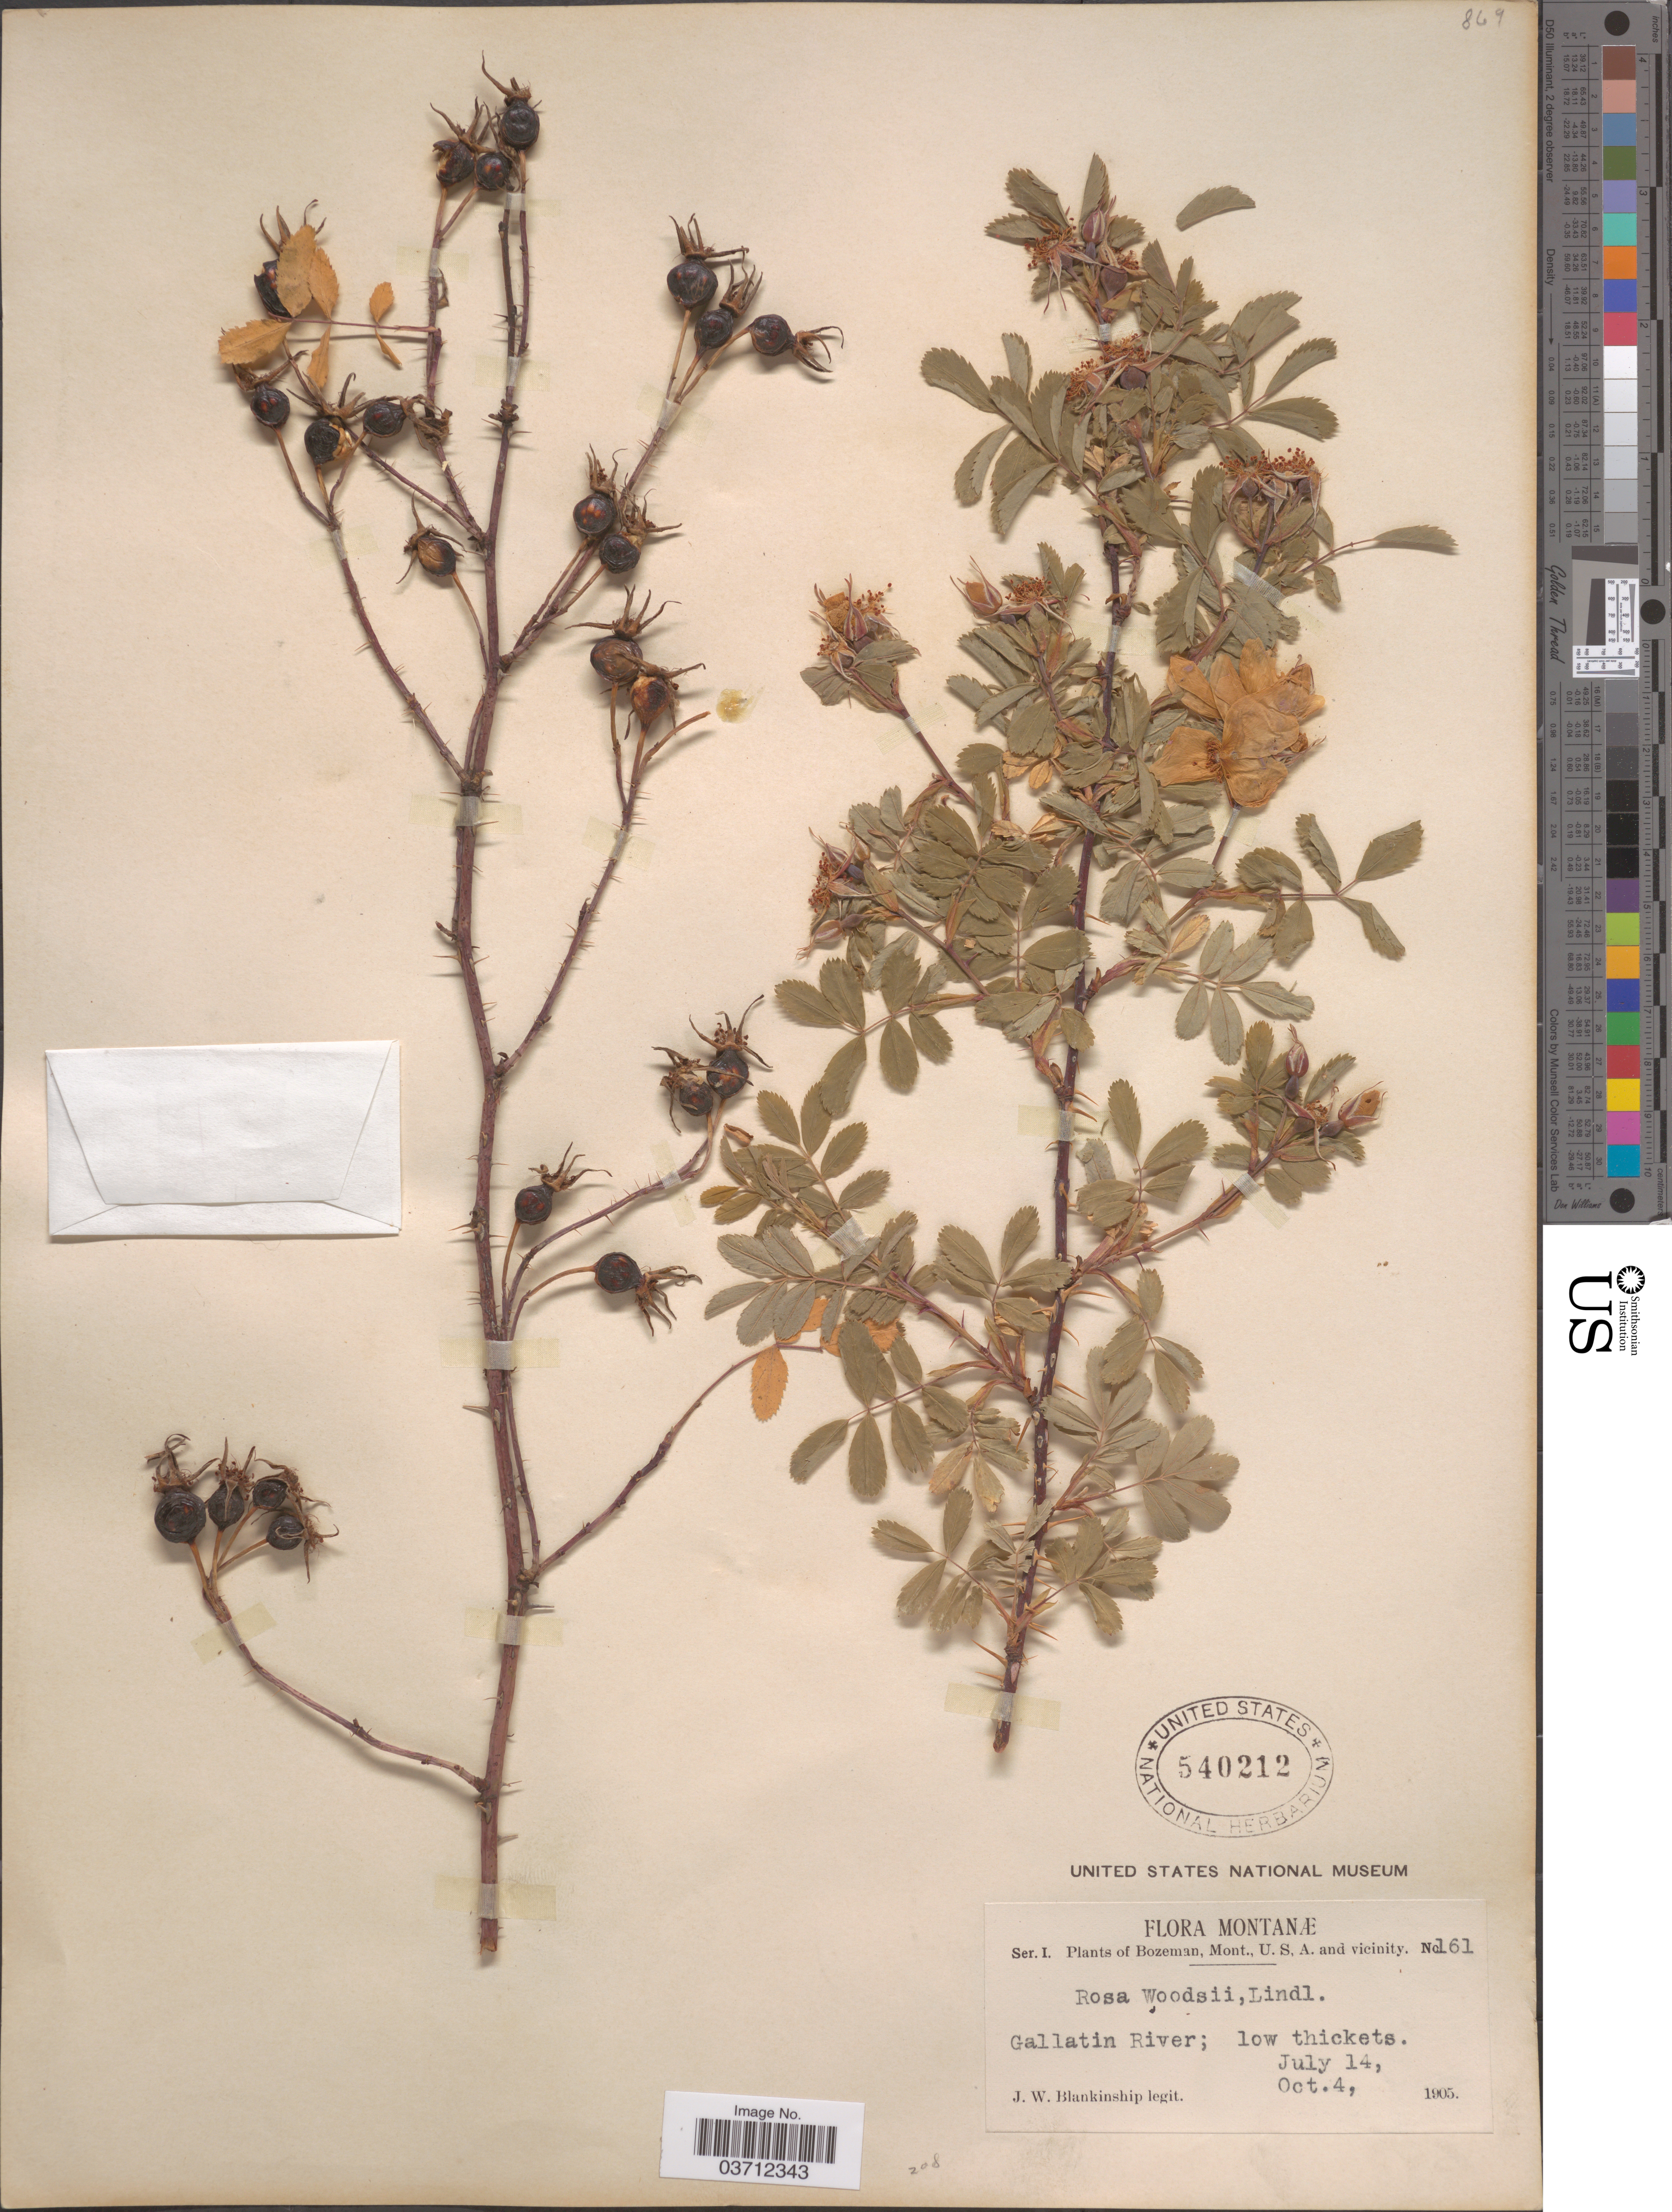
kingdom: Plantae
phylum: Tracheophyta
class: Magnoliopsida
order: Rosales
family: Rosaceae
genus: Rosa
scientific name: Rosa woodsii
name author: Lindl.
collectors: J. W. Blankinship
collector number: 161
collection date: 1905-07-14/1905-10-04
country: United States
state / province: Montana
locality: Bozeman, and vicinity. Gallatin River.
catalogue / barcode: US 540212